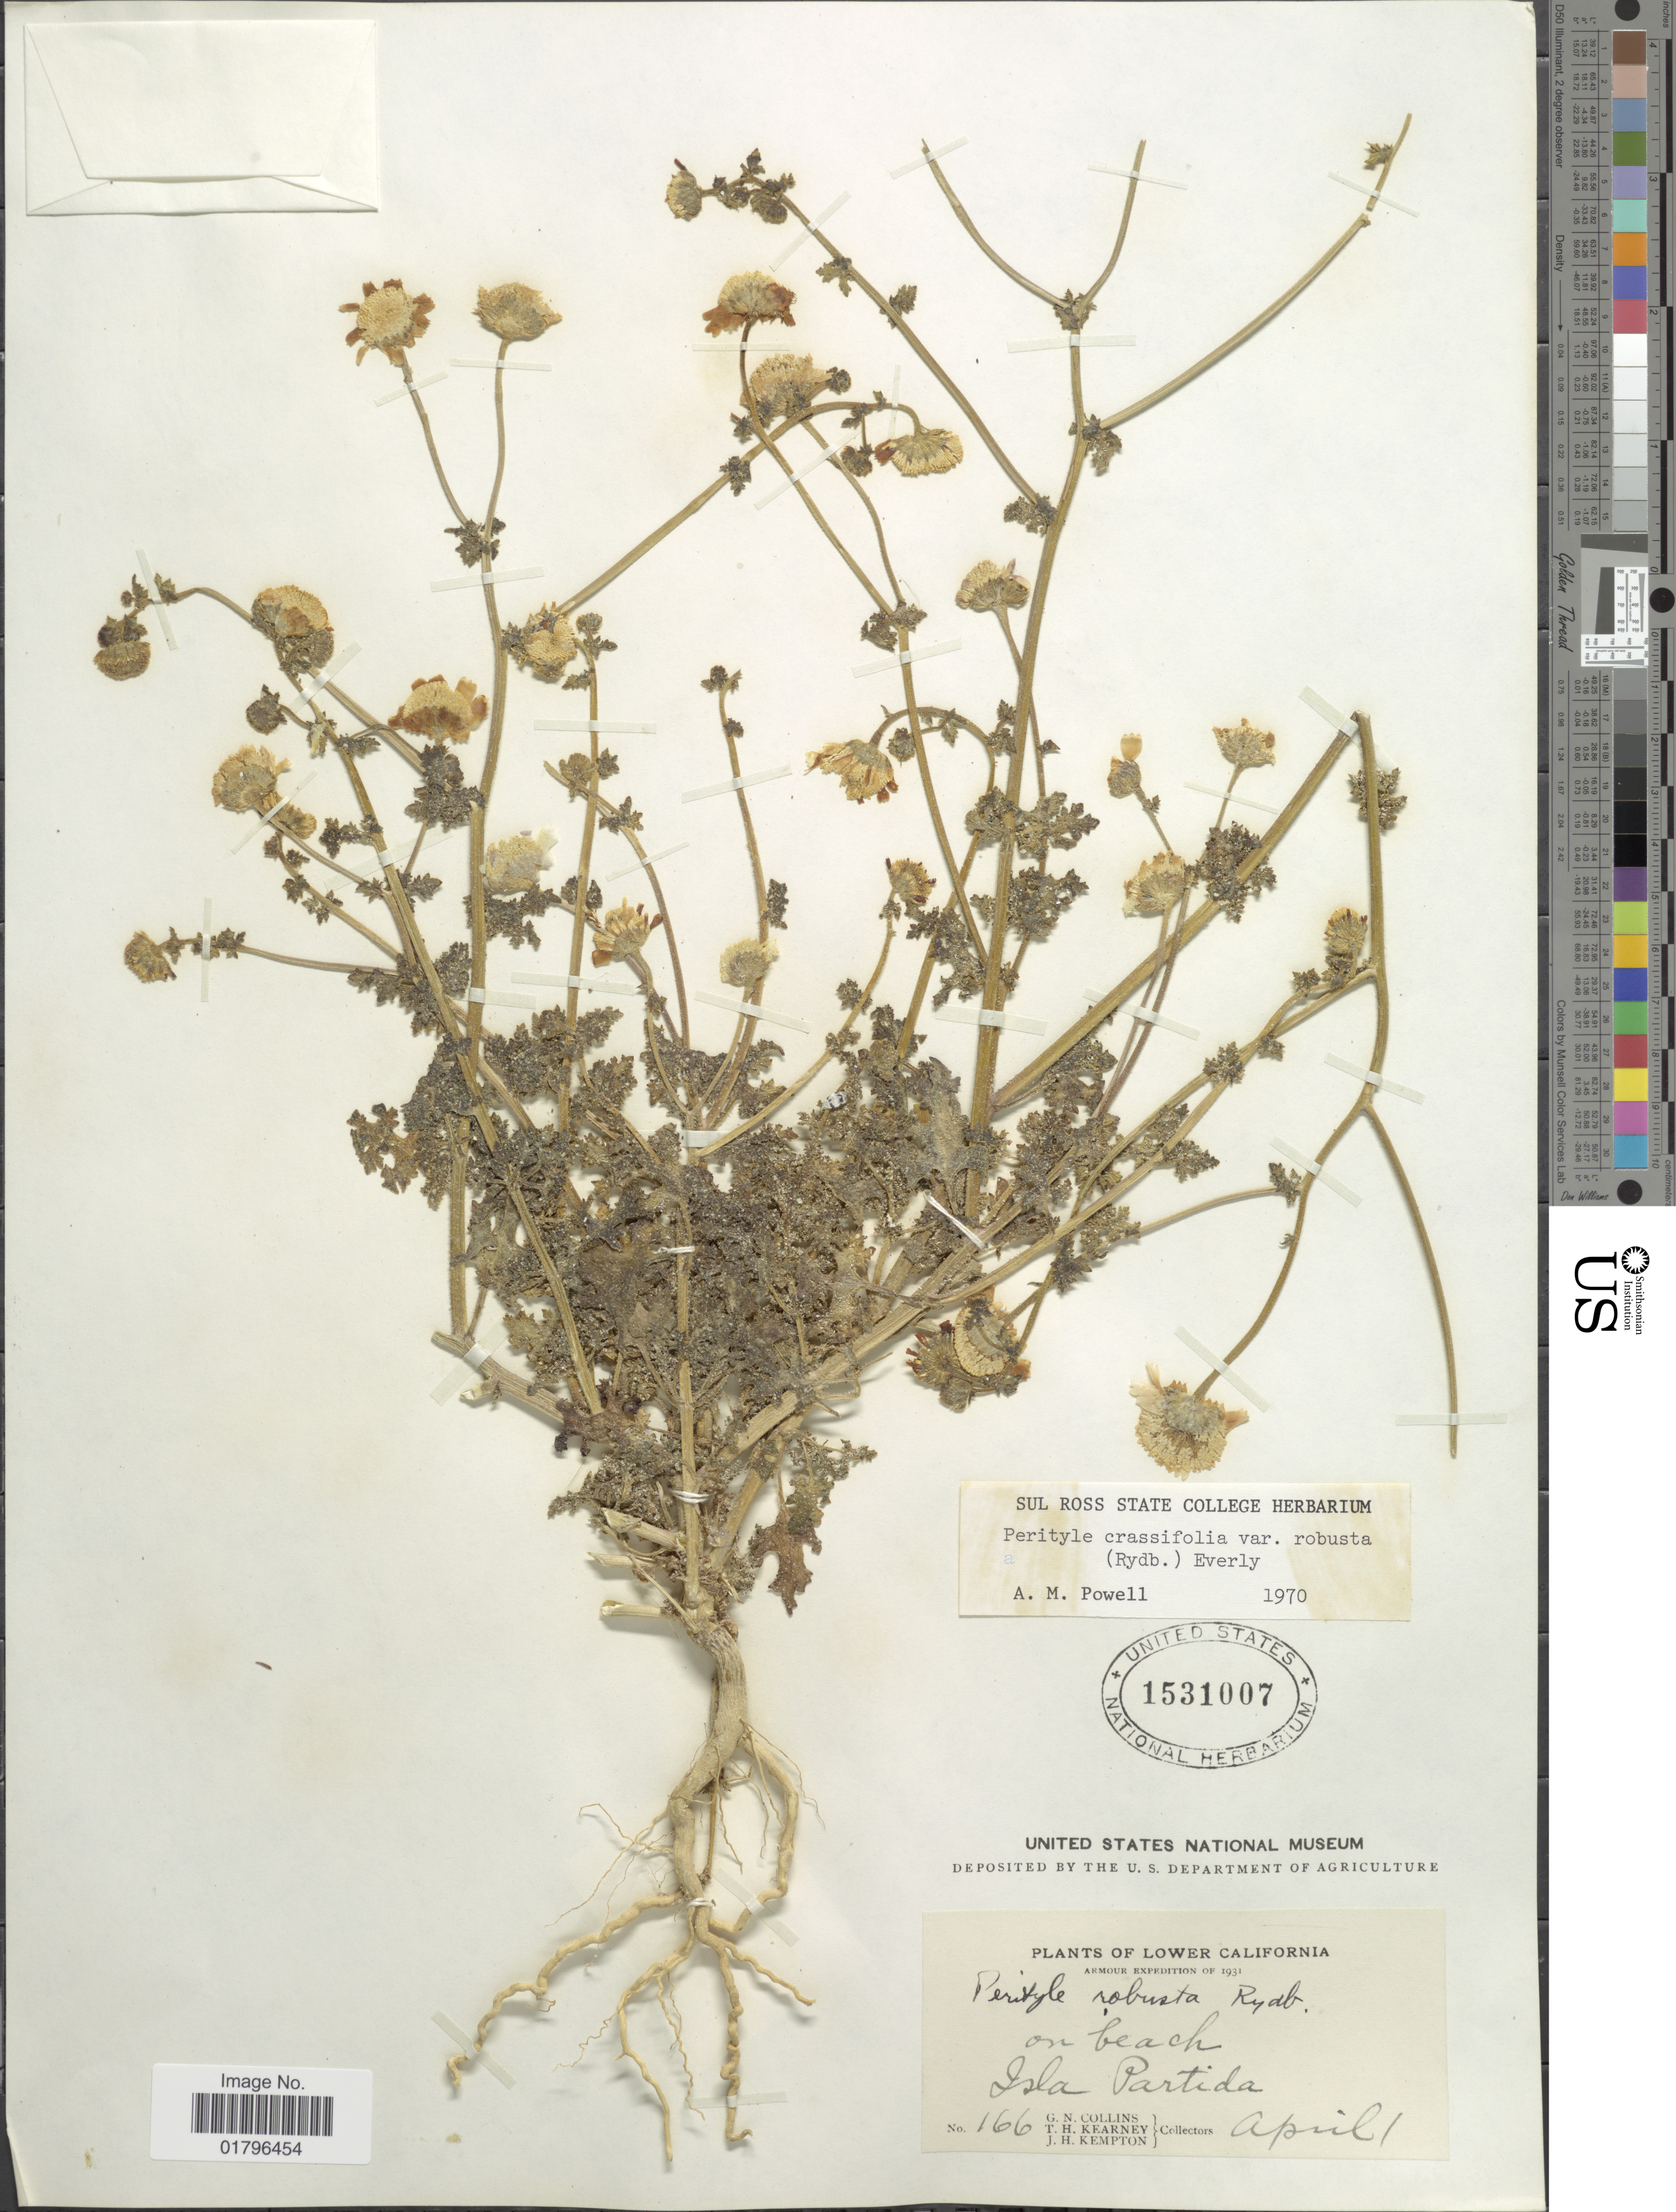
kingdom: Plantae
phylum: Tracheophyta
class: Magnoliopsida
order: Asterales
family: Asteraceae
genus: Perityle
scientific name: Perityle crassifolia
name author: Brandegee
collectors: G. Collins, T. H. Kearney & J. H. Kempton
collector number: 166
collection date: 1931-04-01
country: Mexico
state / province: Baja California Sur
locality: Isla Partida.Lower California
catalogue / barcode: US 1531007